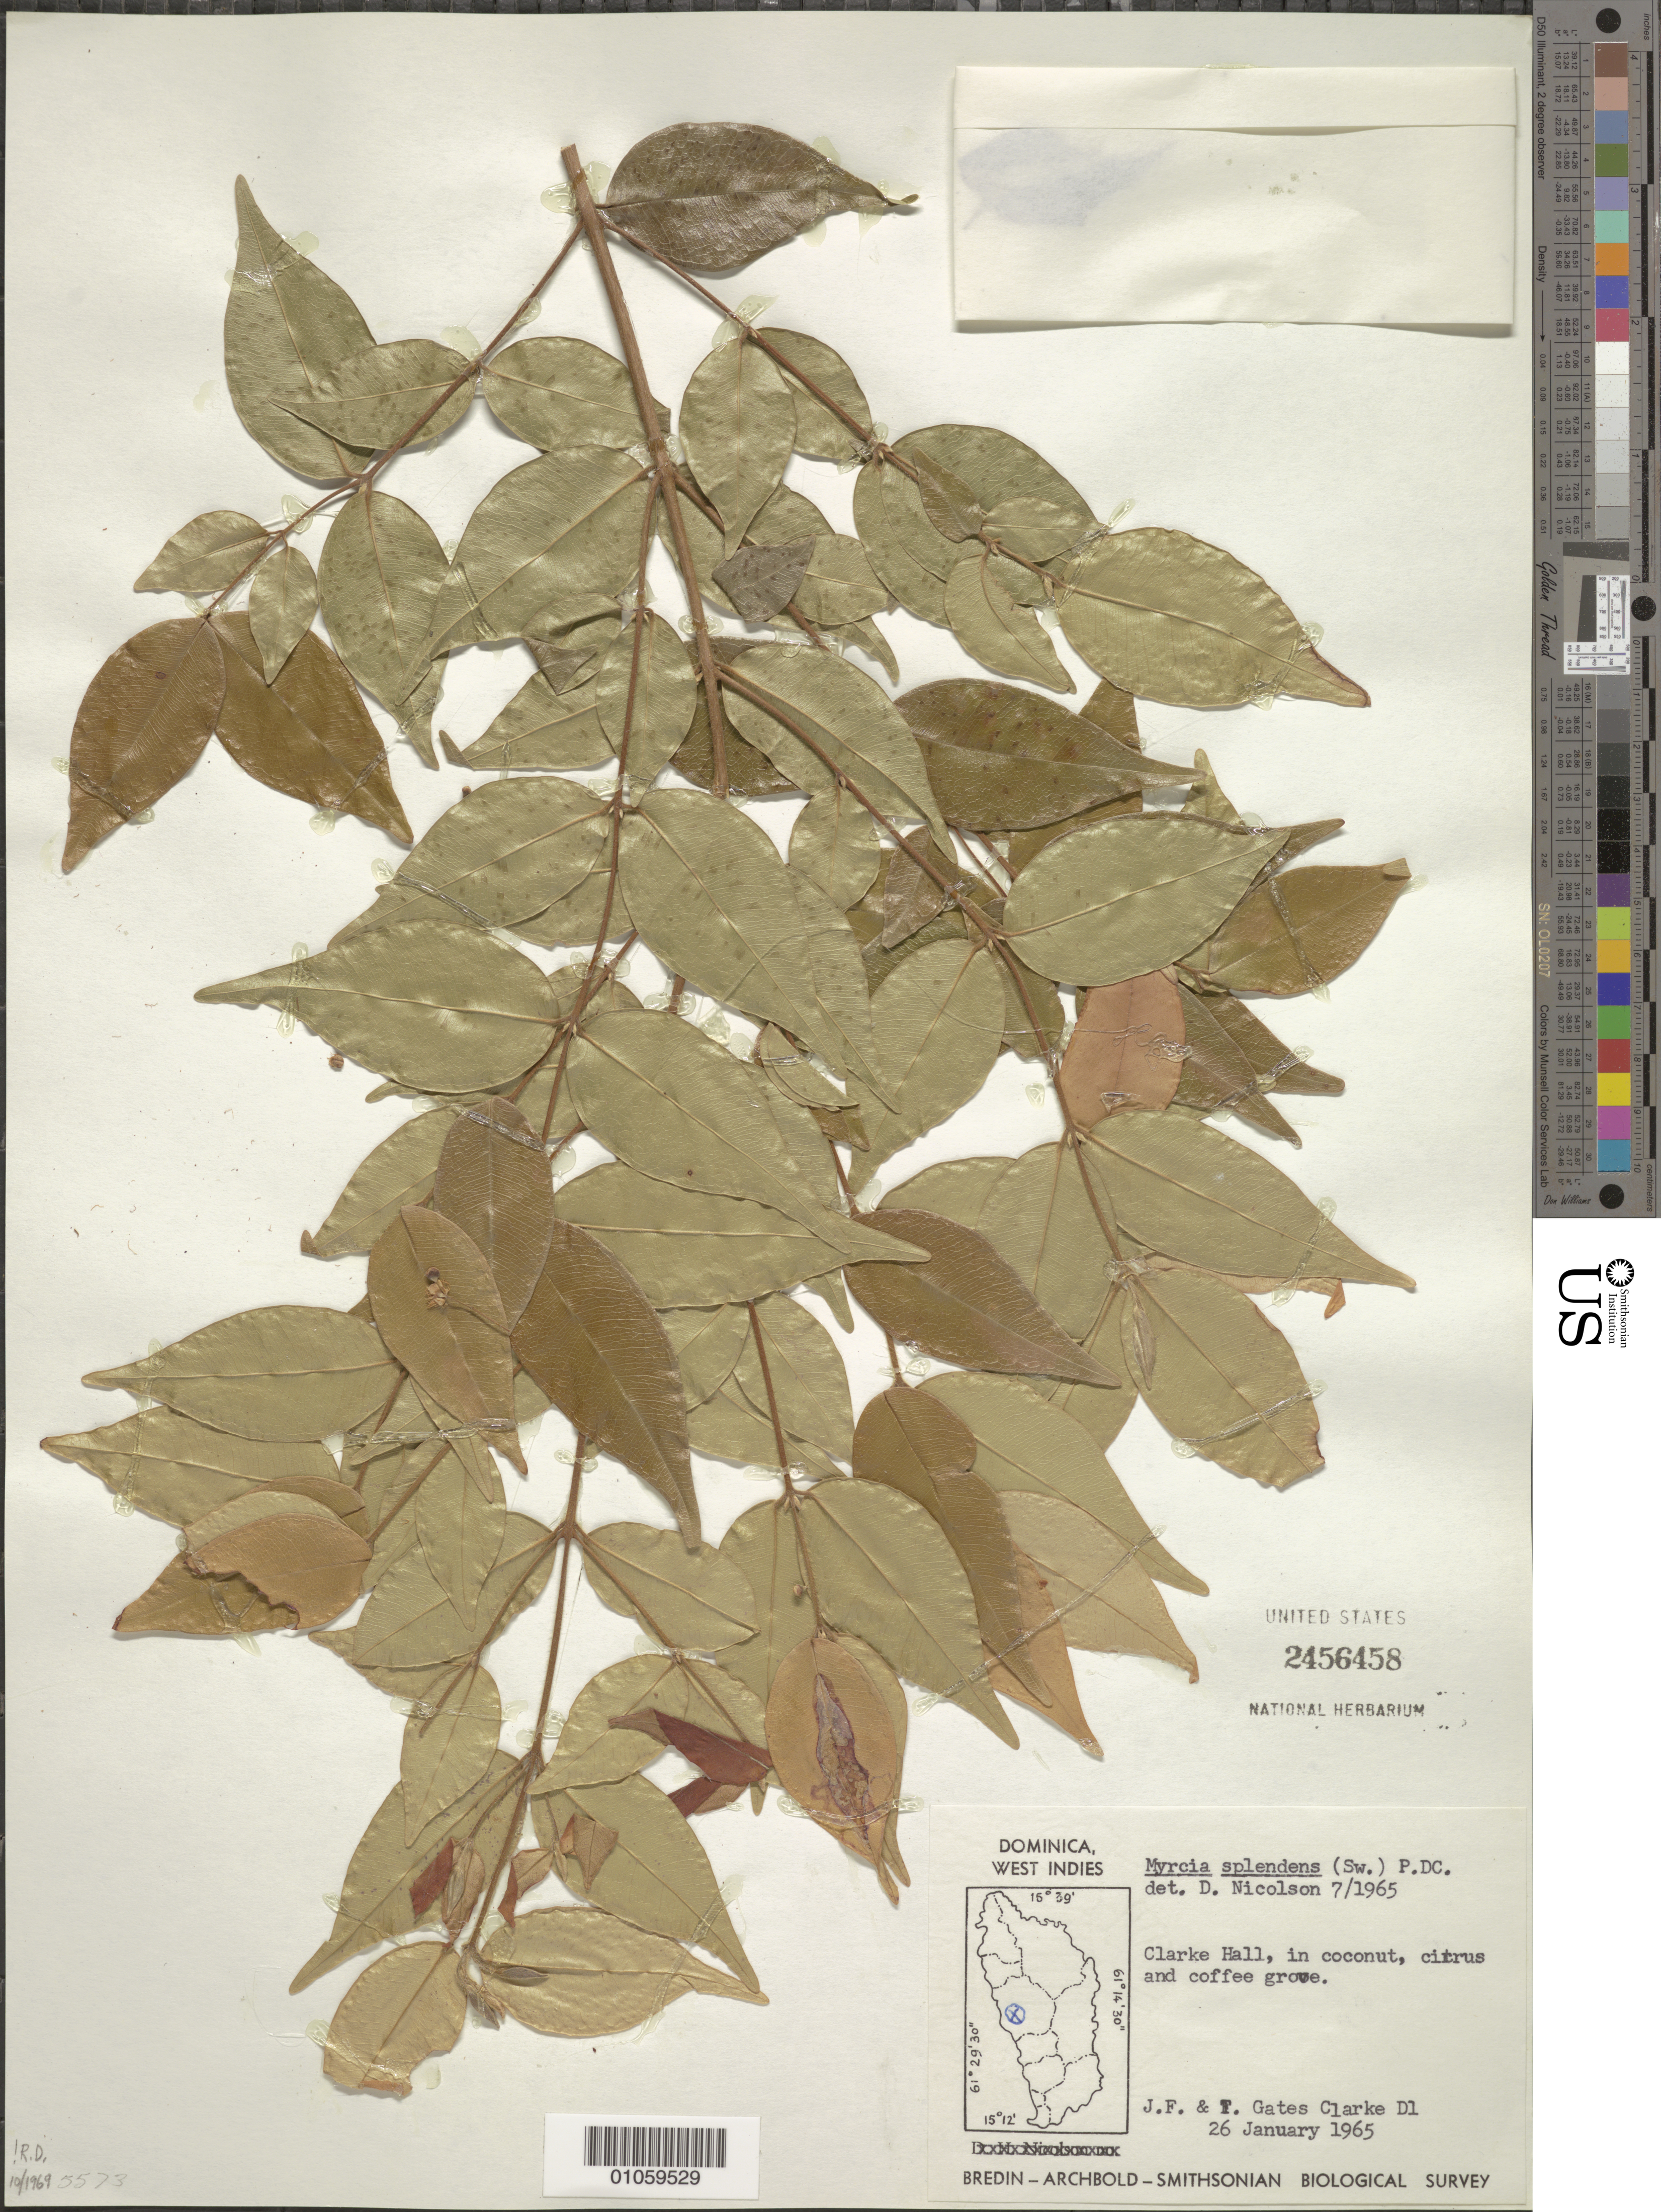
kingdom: Plantae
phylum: Tracheophyta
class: Magnoliopsida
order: Myrtales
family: Myrtaceae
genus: Myrcia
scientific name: Myrcia splendens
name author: (Sw.) DC.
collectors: J. F. Gates-Clarke & T. Gates-Clarke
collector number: D1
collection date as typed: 26 Jan 1965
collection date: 1965-01-26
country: Dominica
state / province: St. Joseph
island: Dominica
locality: Clarke Hall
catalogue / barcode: US 2456458